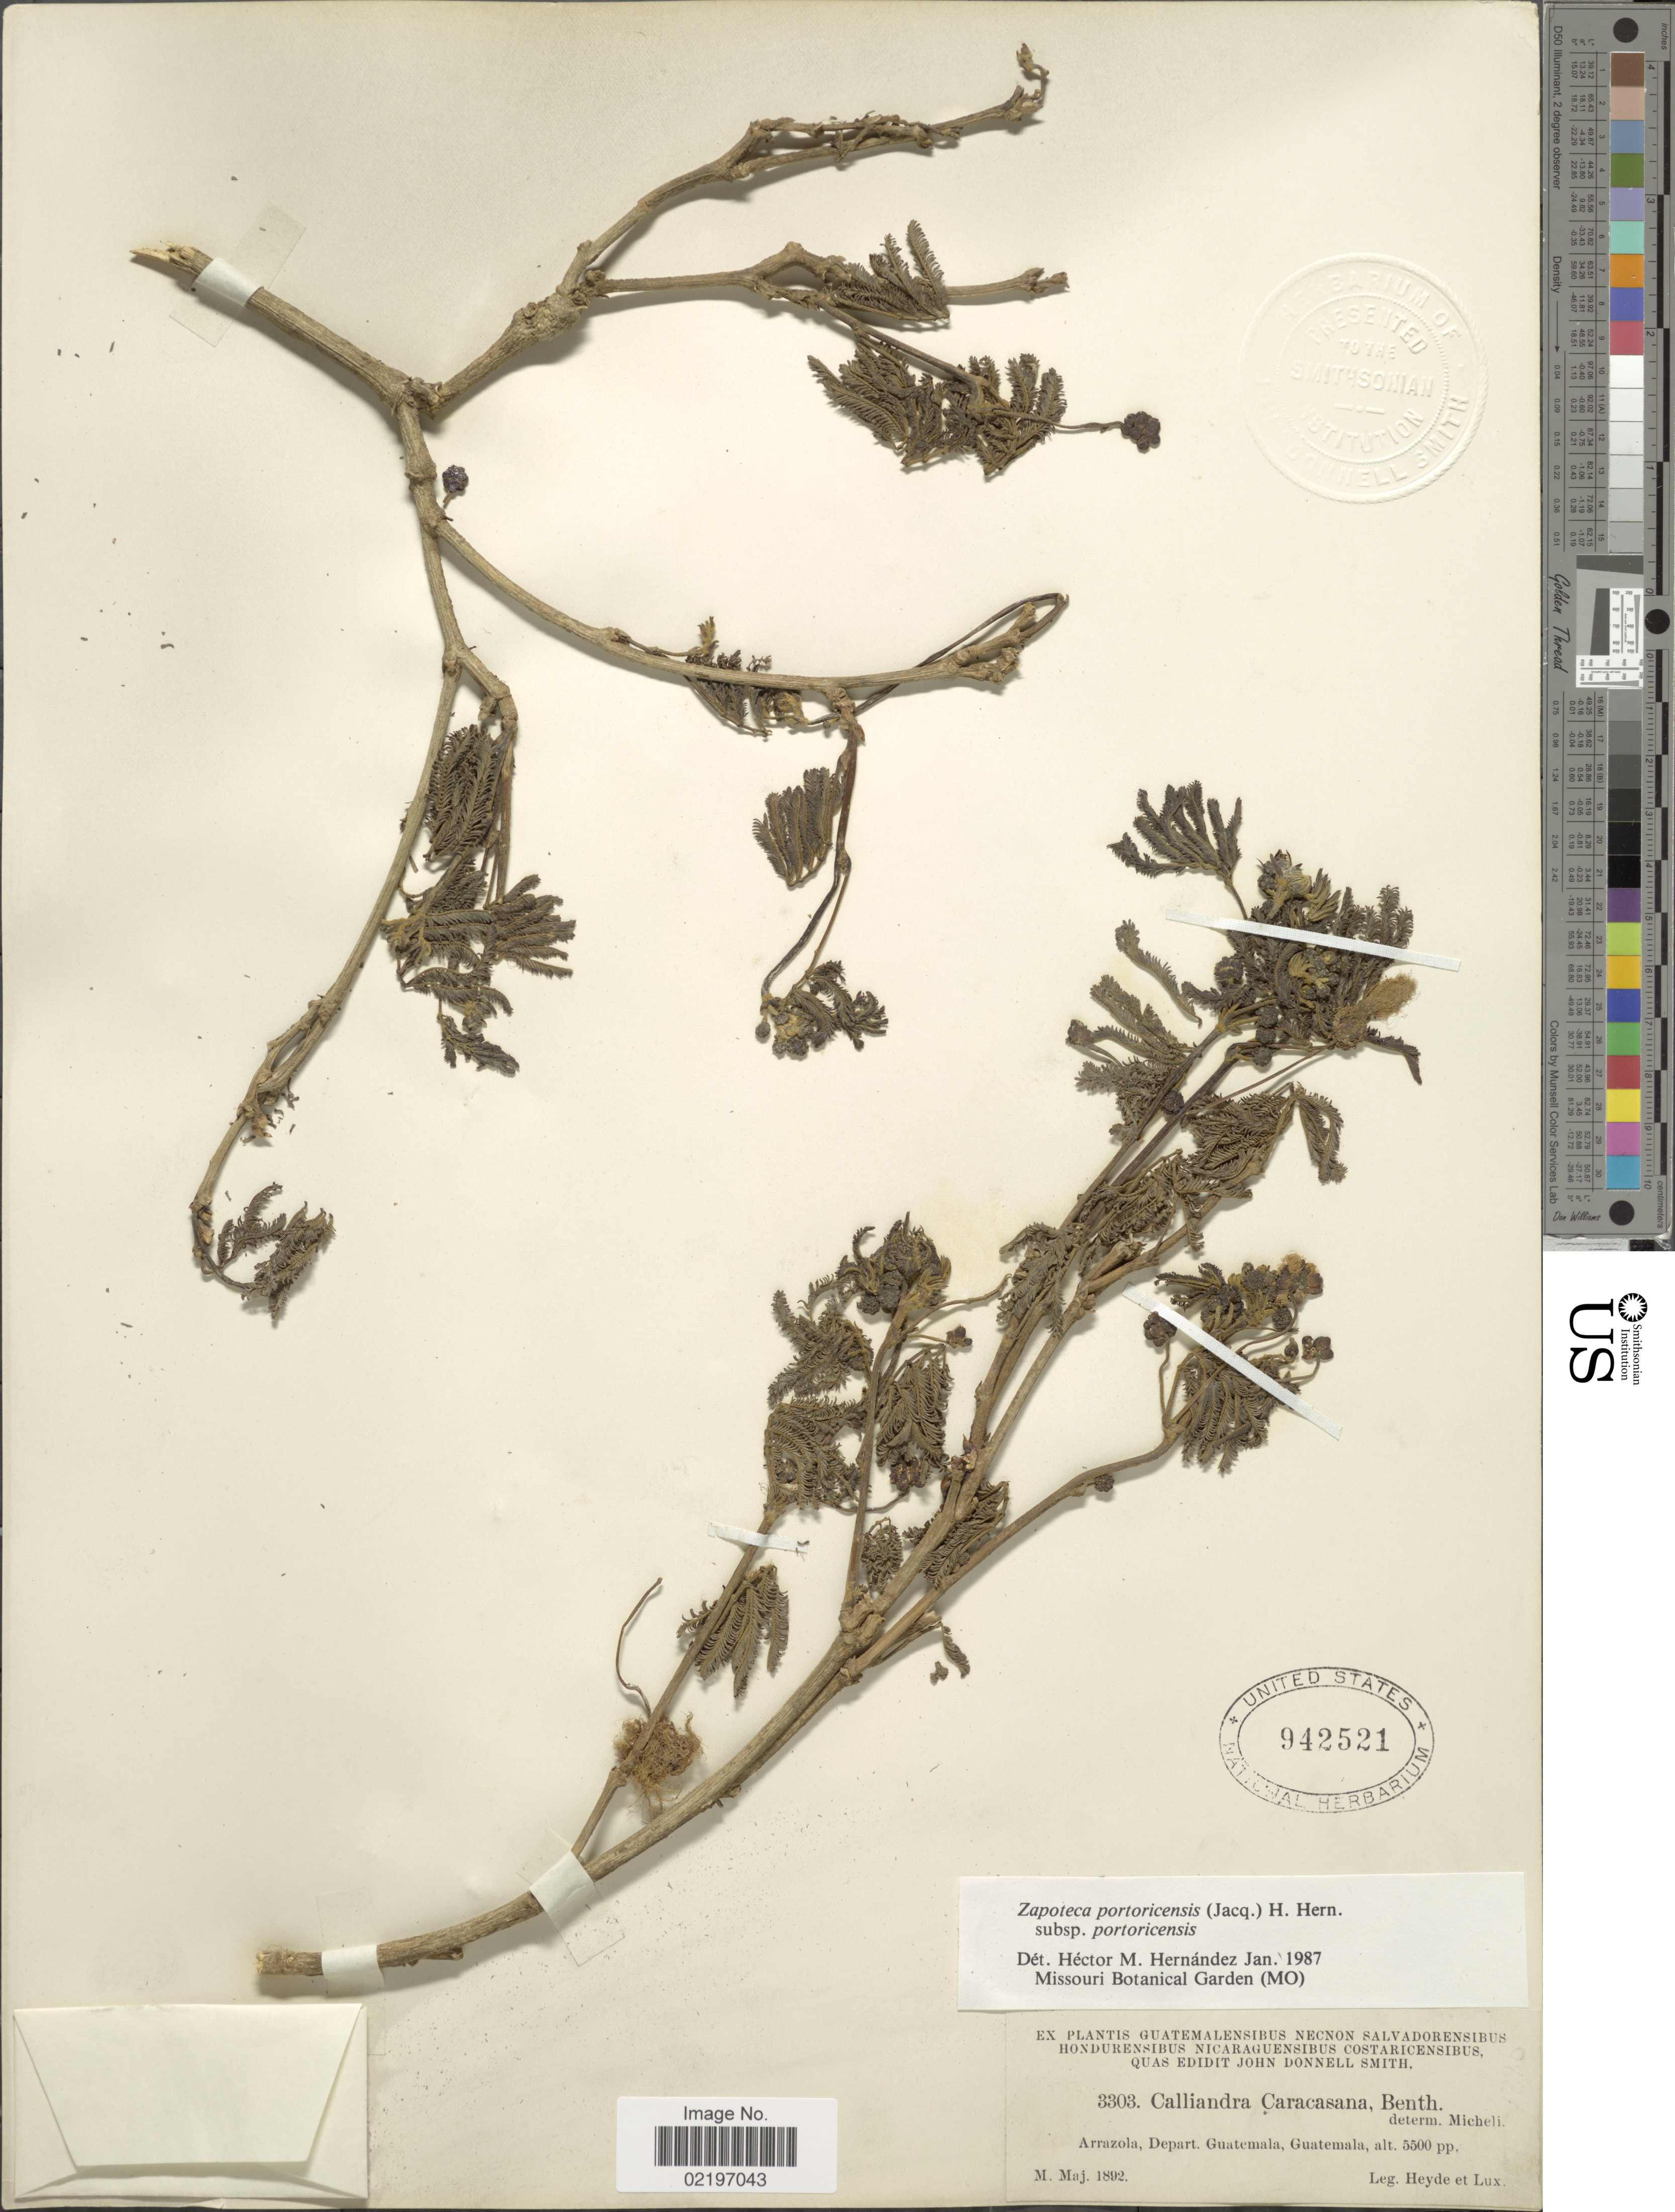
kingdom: Plantae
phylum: Tracheophyta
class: Magnoliopsida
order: Fabales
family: Fabaceae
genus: Zapoteca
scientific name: Zapoteca portoricensis subsp. portoricensis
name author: (Jacq.) H.M. Hern.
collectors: Heyde & Lux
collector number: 3303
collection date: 1892-05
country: Guatemala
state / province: Guatemala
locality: Arrazola, Guatemala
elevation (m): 1676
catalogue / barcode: US 942521